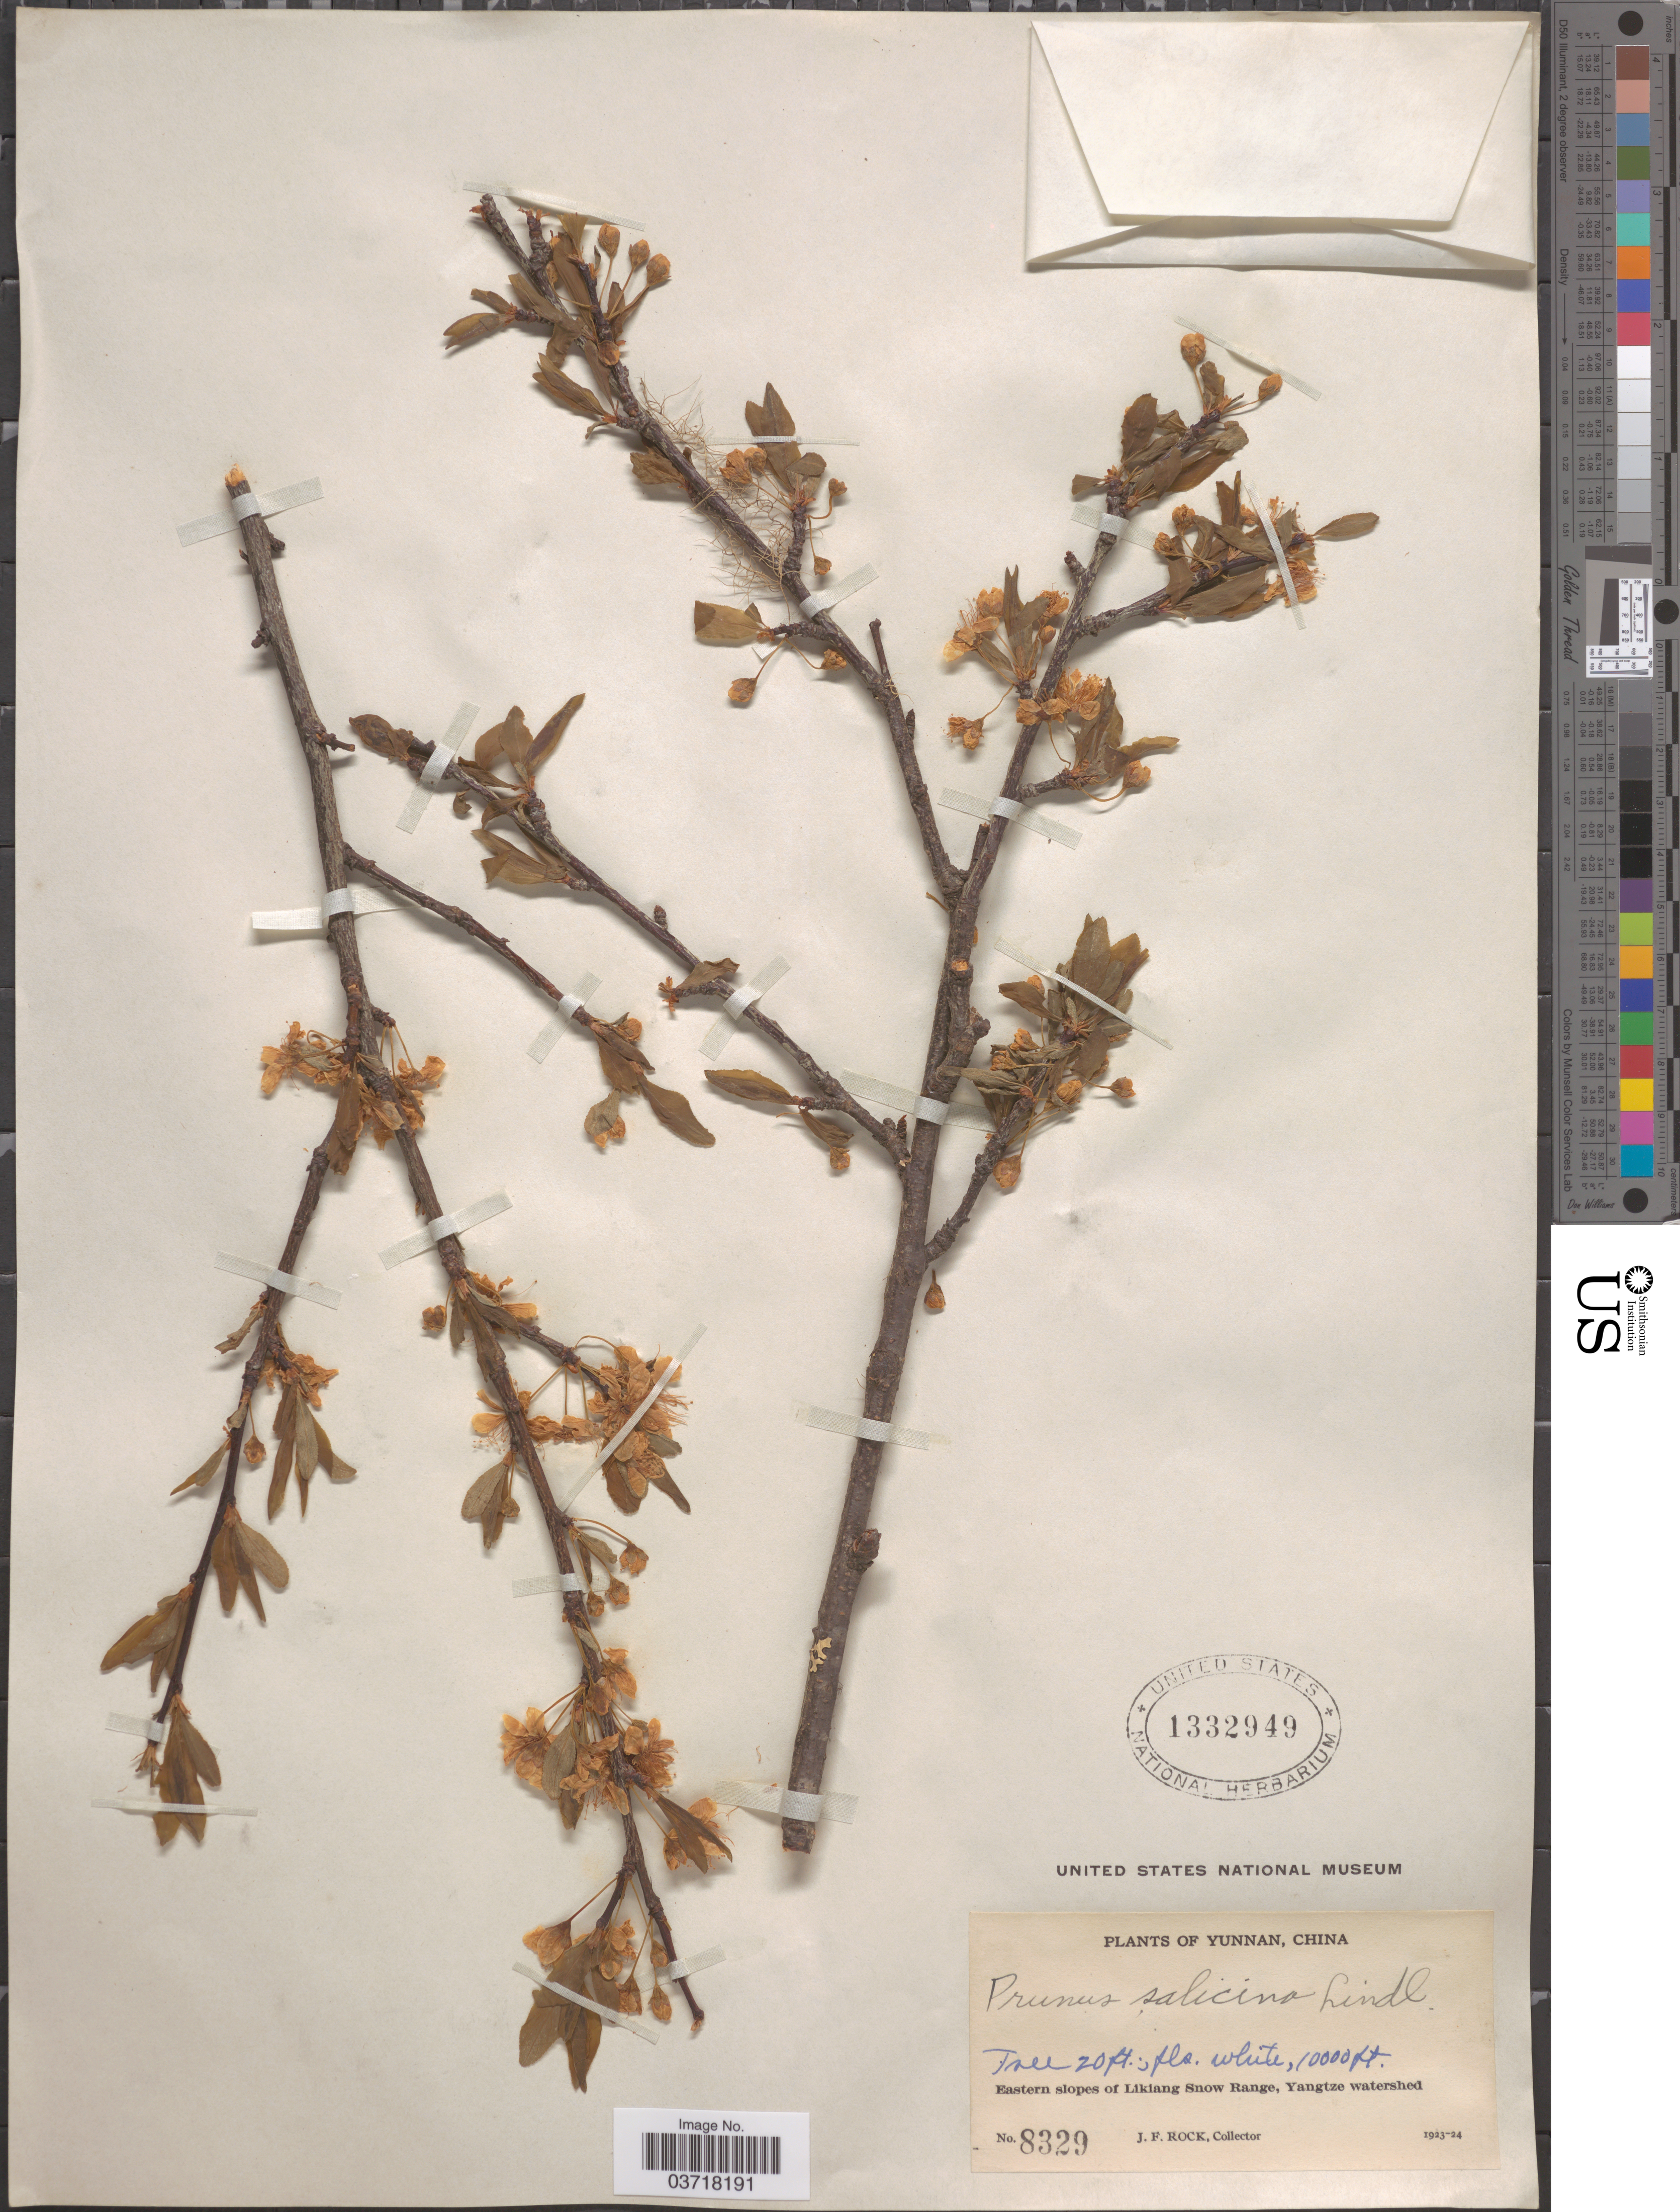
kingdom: Plantae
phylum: Tracheophyta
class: Magnoliopsida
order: Rosales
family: Rosaceae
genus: Prunus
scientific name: Prunus salicina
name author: Lindl.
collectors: J. Rock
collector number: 8329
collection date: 1923/1924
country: China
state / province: Yunnan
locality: Eastern slopes of Likiang Snow Range, Yangtze watershed.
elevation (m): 3048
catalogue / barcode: US 1332949